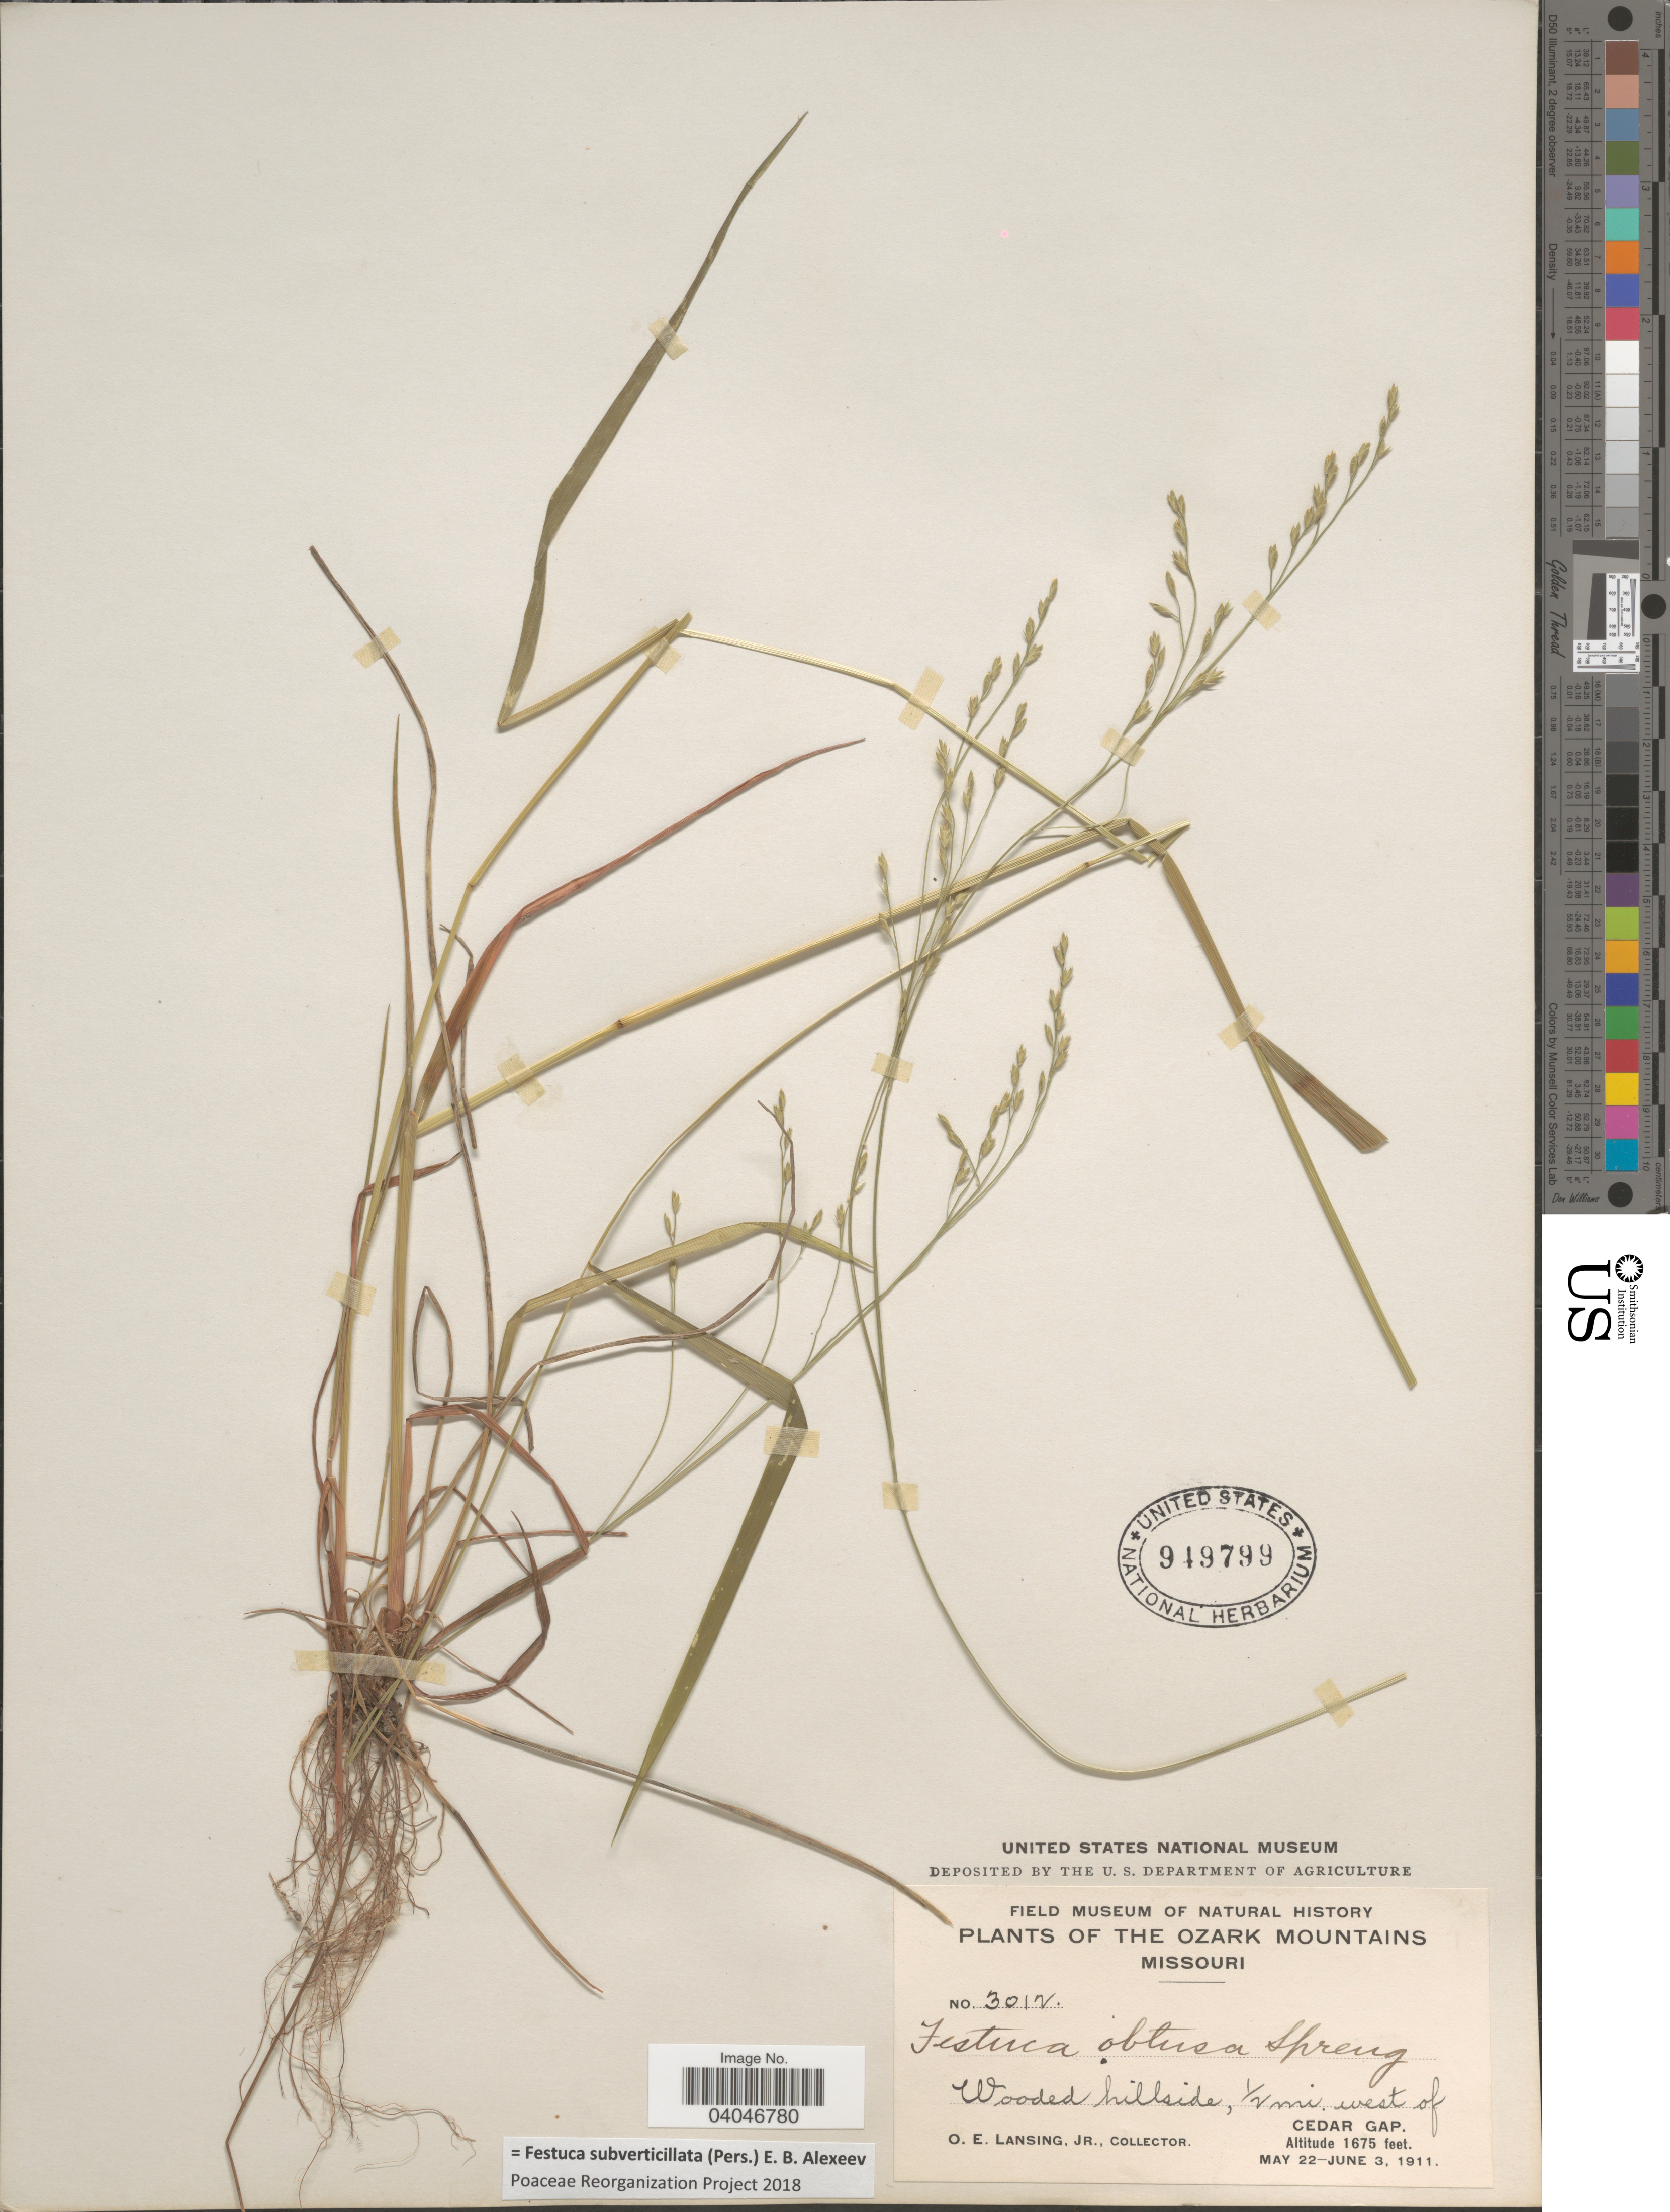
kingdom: Plantae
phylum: Tracheophyta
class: Liliopsida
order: Poales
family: Poaceae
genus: Festuca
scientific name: Festuca subverticillata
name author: (Pers.) E.B. Alexeev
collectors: O. Lansing Jr.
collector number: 3012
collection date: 1911-05-22/1911-06-03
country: United States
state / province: Missouri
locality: The Ozark Mountains. Wooded hillside, ½mi. west of Cedar Gap.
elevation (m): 511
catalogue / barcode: US 949799